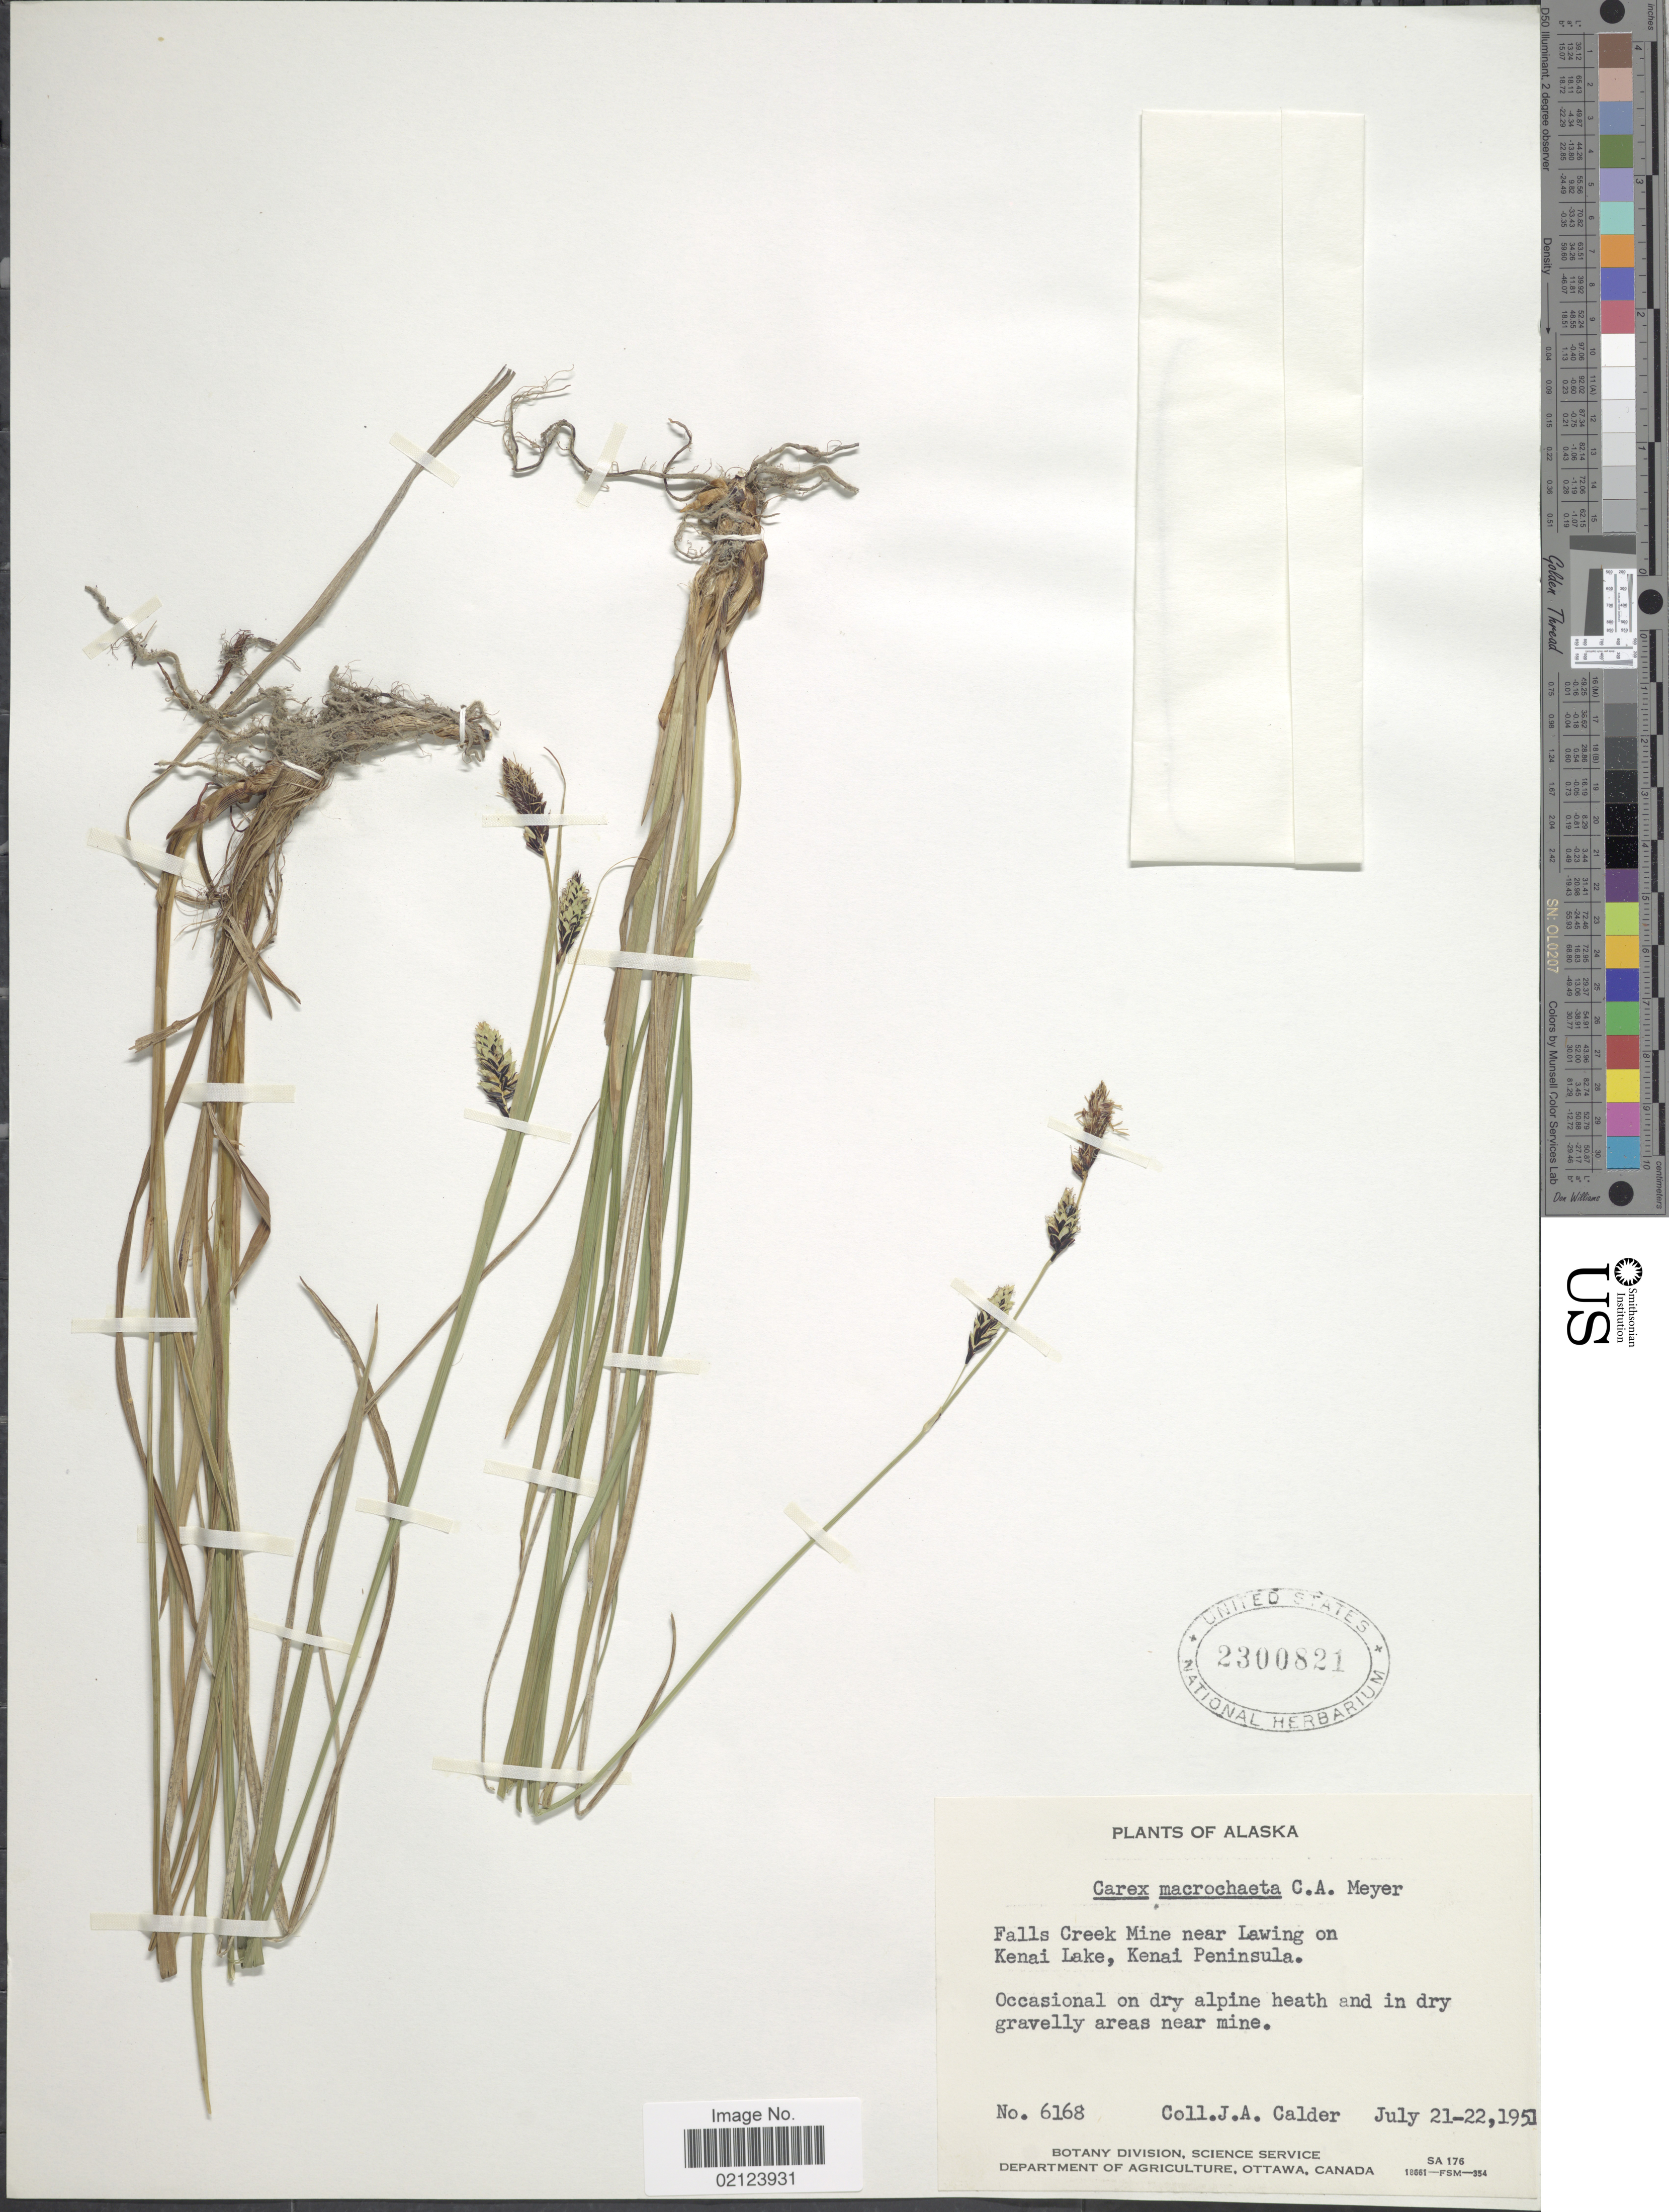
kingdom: Plantae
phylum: Tracheophyta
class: Liliopsida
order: Poales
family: Cyperaceae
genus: Carex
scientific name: Carex macrochaeta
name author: C.A. Mey.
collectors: J. A. Calder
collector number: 6168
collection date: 1951-07-21/1951-07-22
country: United States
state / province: Alaska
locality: Falls Creek Mine near Lawing on Kenai Lake, Kenai Peninsula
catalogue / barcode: US 2300821